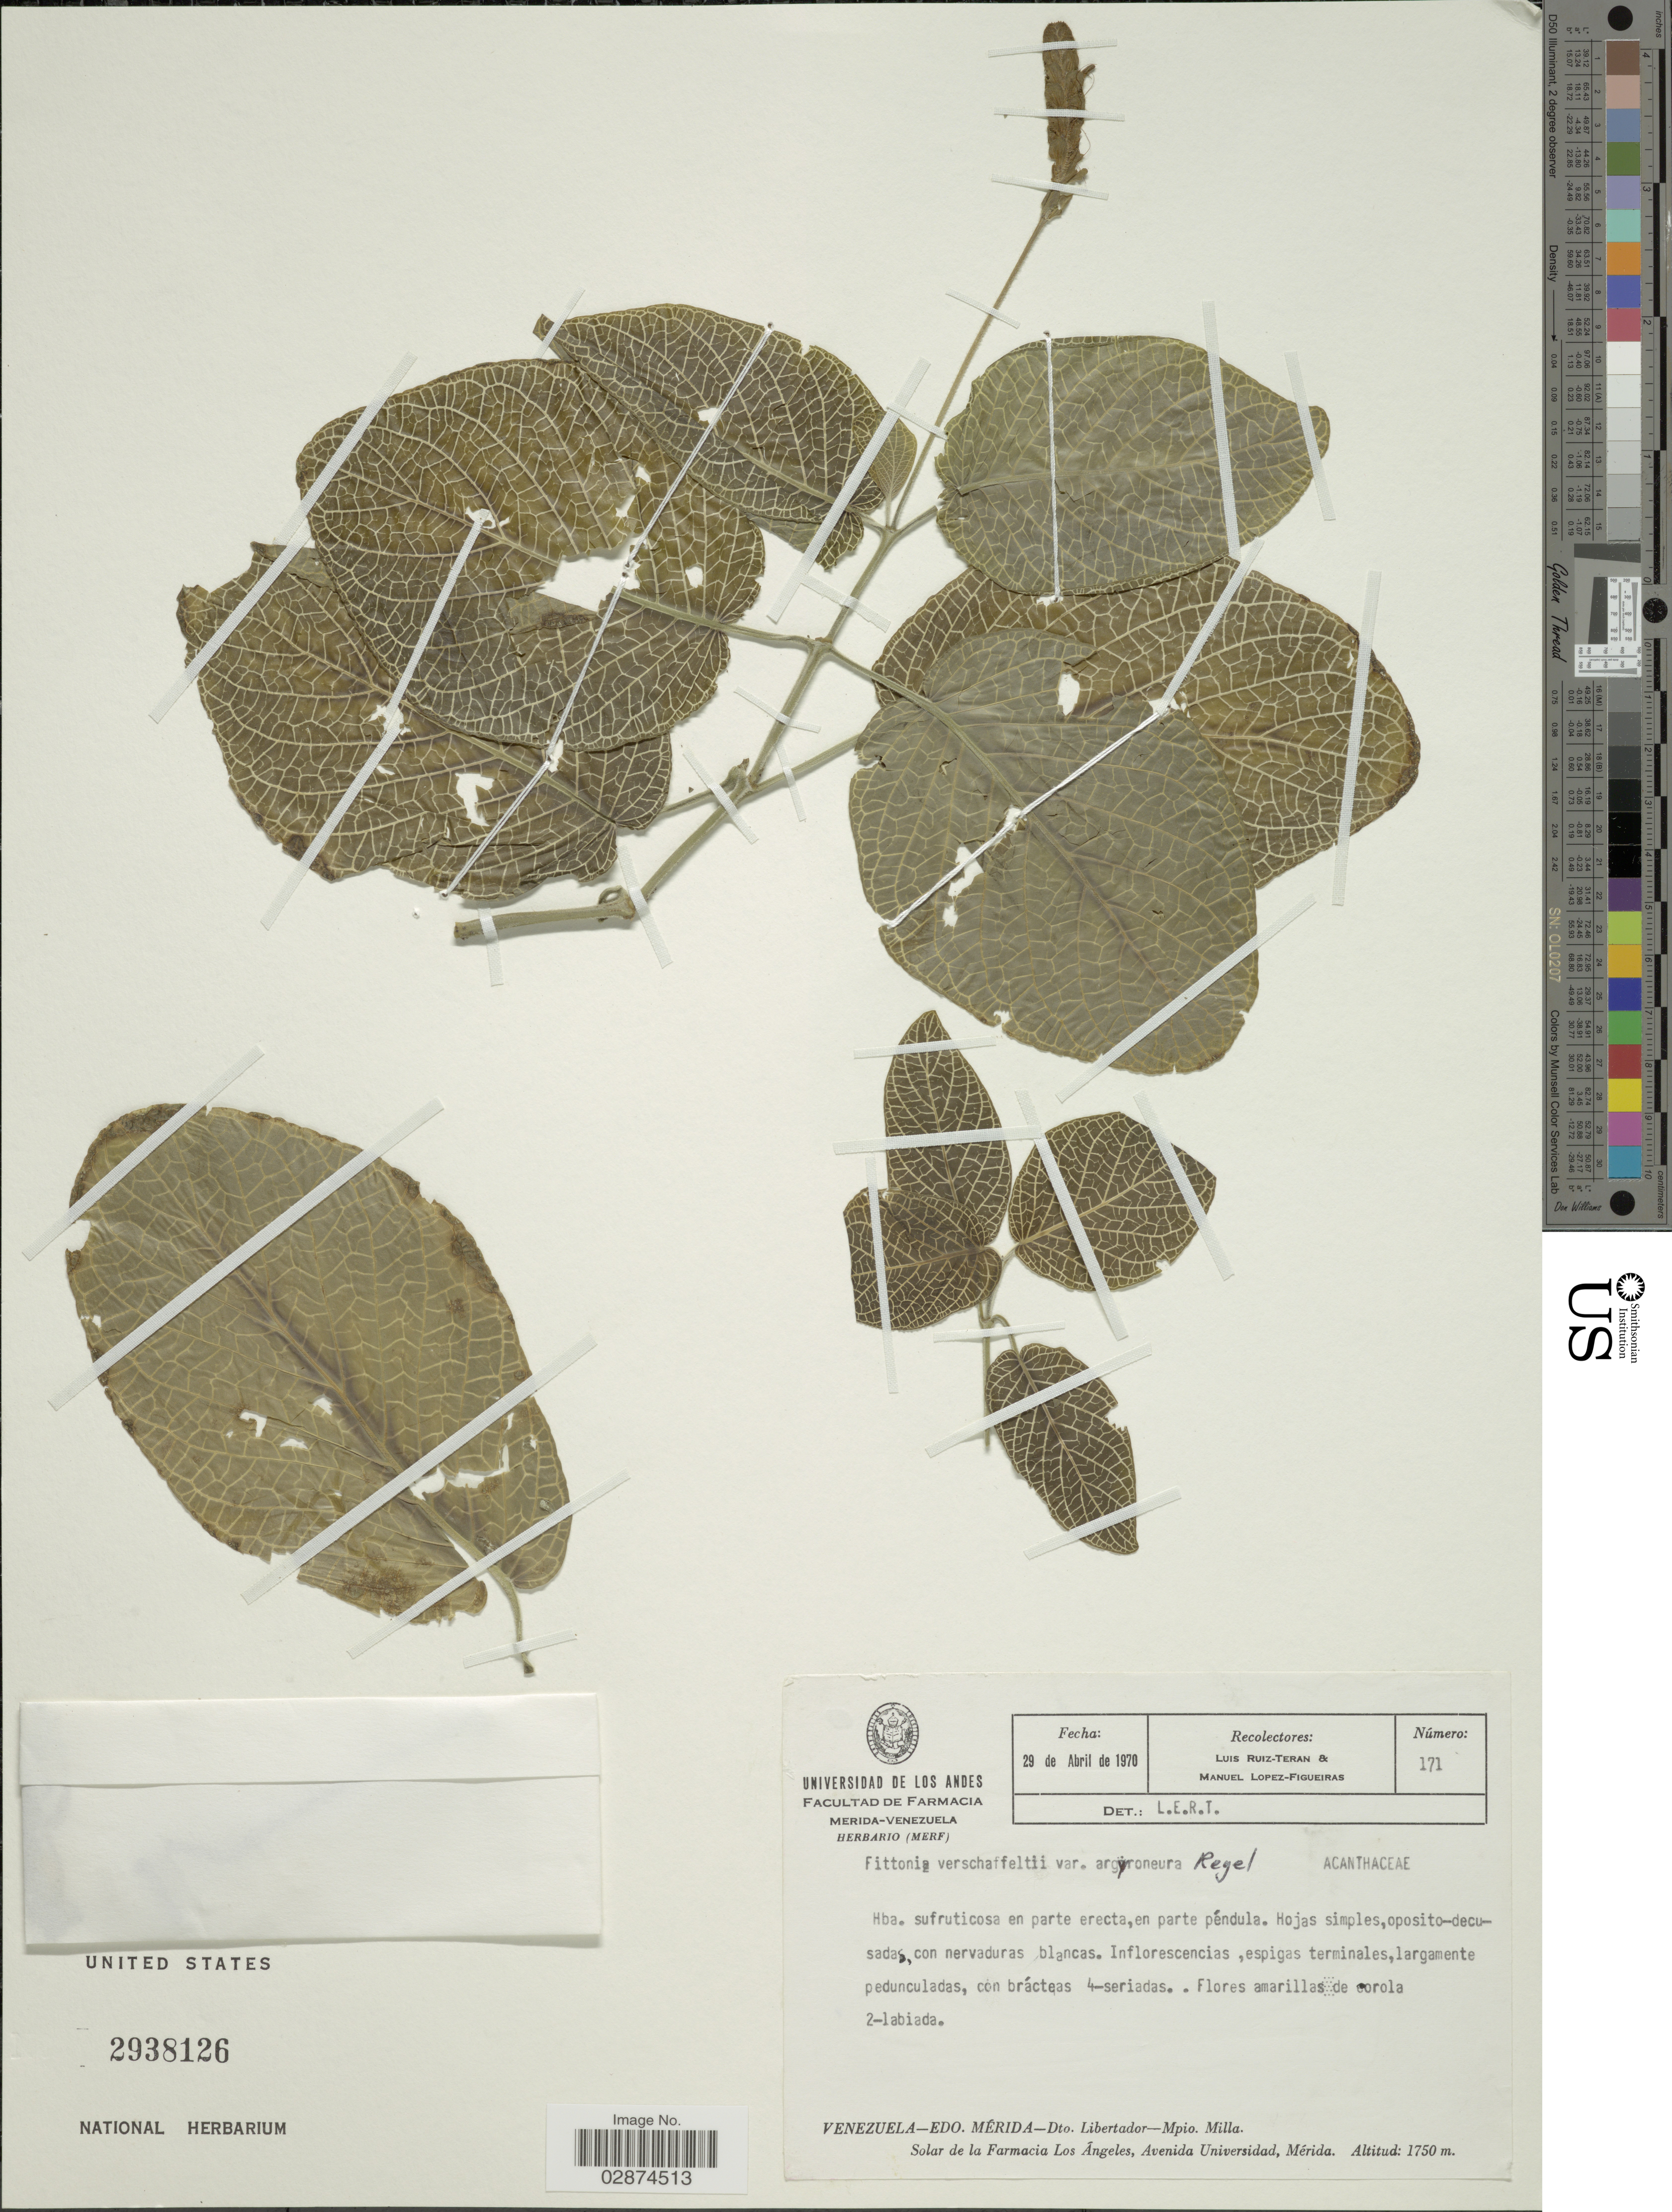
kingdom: Plantae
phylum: Tracheophyta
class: Magnoliopsida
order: Lamiales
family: Acanthaceae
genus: Fittonia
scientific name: Fittonia albivenis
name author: (Lindl. ex Veitch) Brummitt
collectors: L. E. Ruíz-Terán & M. Lopéz-F.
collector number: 171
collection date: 1970-04-29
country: Venezuela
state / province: Mérida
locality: Edo. Mérida - Dto. Libertador. - Mpio. Milla.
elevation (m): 1750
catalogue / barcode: US 2938126